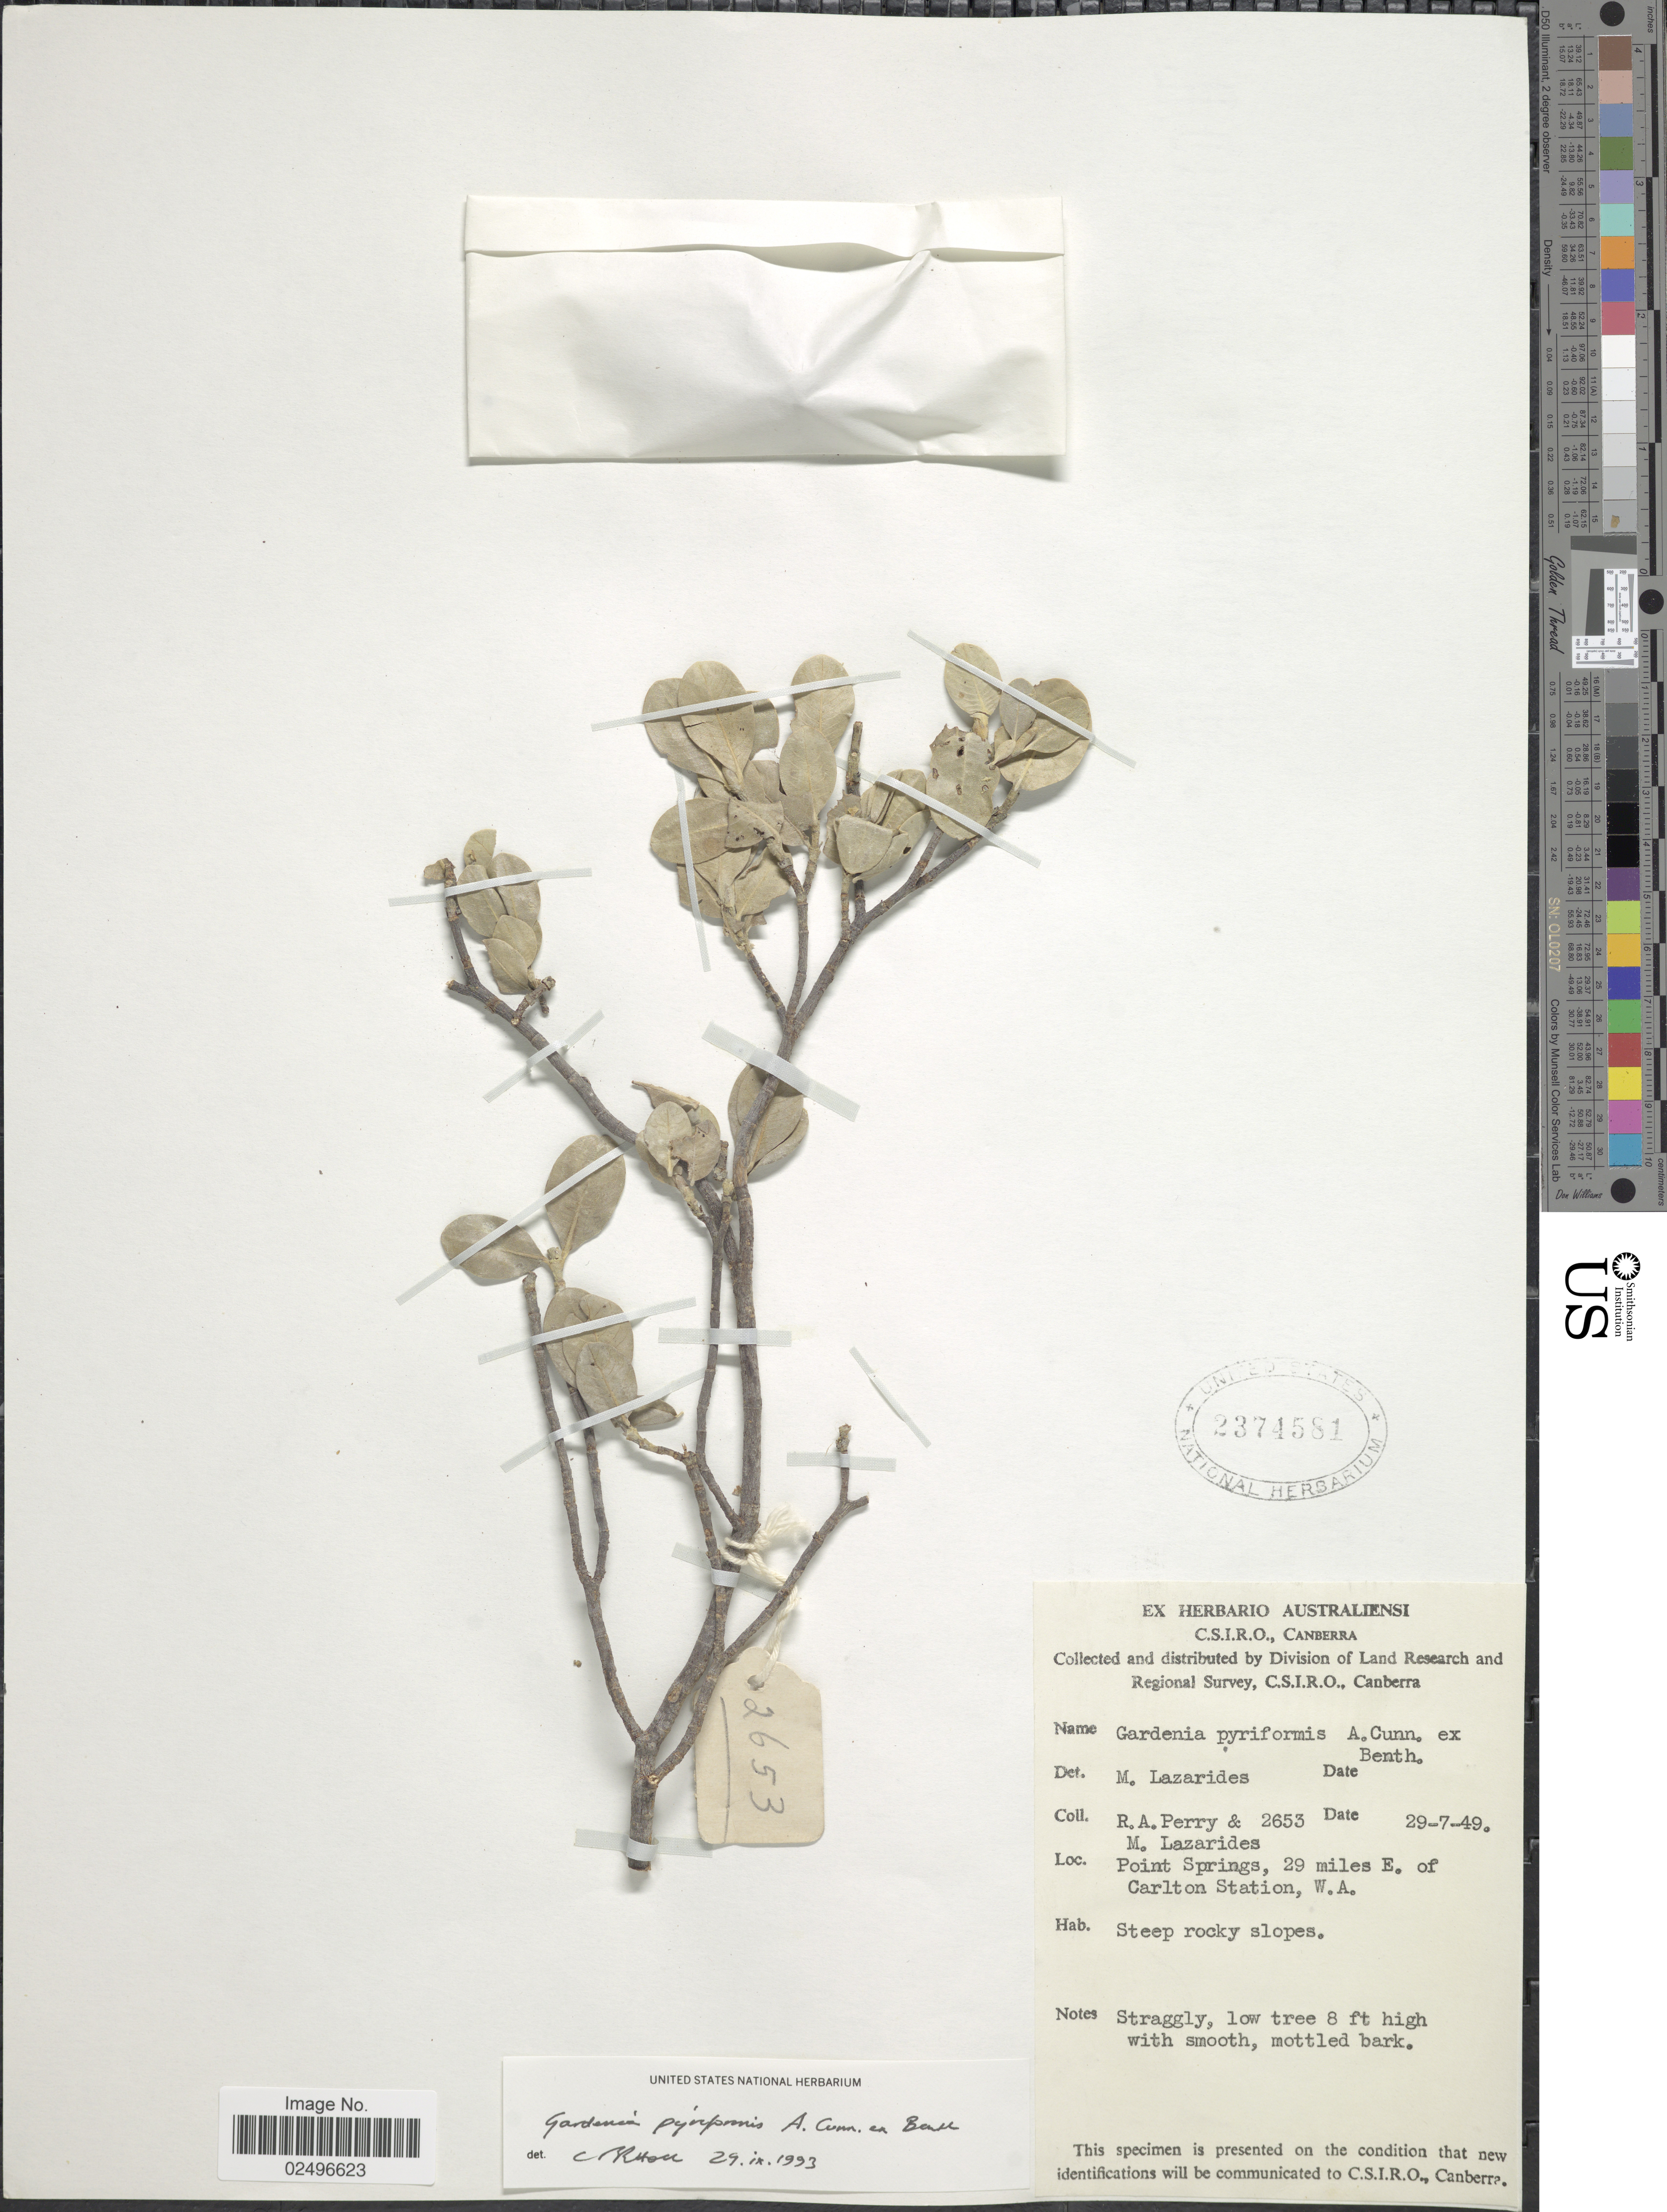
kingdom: Plantae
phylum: Tracheophyta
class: Magnoliopsida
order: Gentianales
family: Rubiaceae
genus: Gardenia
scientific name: Gardenia pyriformis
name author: A. Cunn. ex Benth.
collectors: Perry, R. A. & M. Lazarides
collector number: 2653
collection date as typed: Transcribed d/m/y: 29/7/49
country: Australia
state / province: Western Australia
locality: Point Springs, 29 miles E. of Carlton Station, W A.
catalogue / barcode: US 2374581